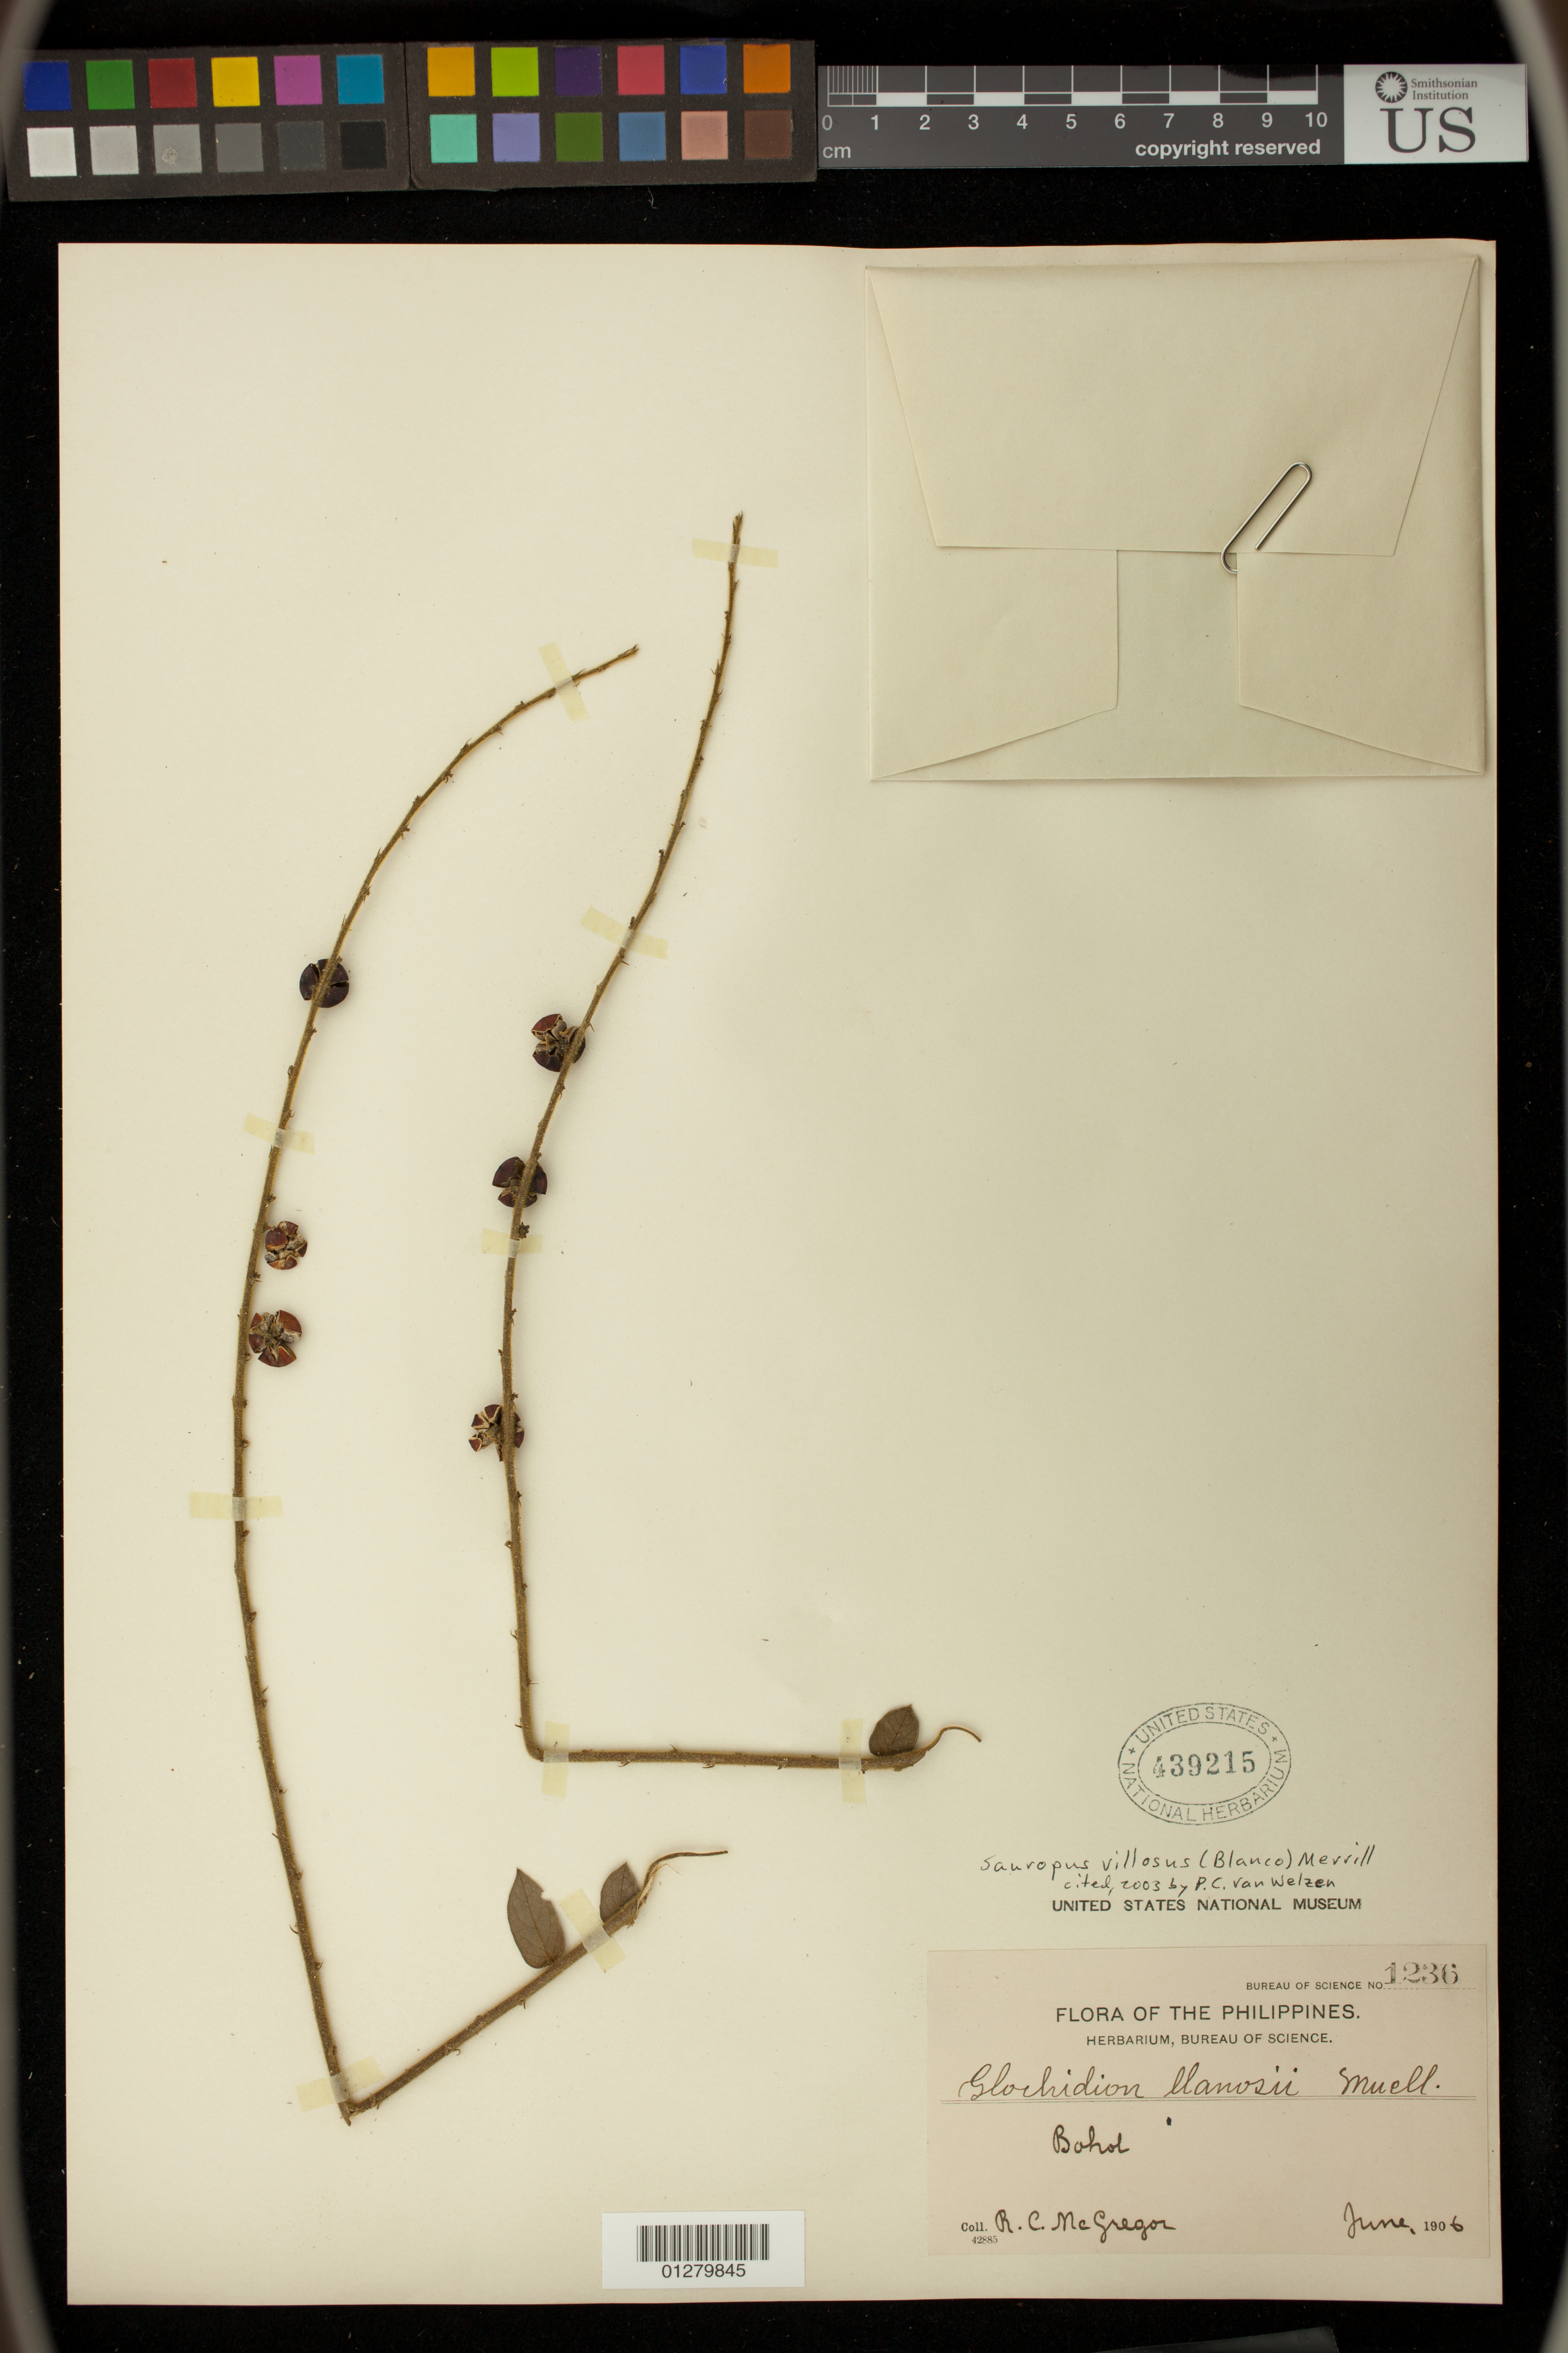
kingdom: Plantae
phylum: Tracheophyta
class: Magnoliopsida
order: Malpighiales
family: Phyllanthaceae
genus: Sauropus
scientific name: Sauropus villosus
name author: (Blanco) Merr.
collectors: R. C. McGregor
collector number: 1236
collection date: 1906-06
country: Philippines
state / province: Central Visayas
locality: Bohol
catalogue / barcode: US 439215